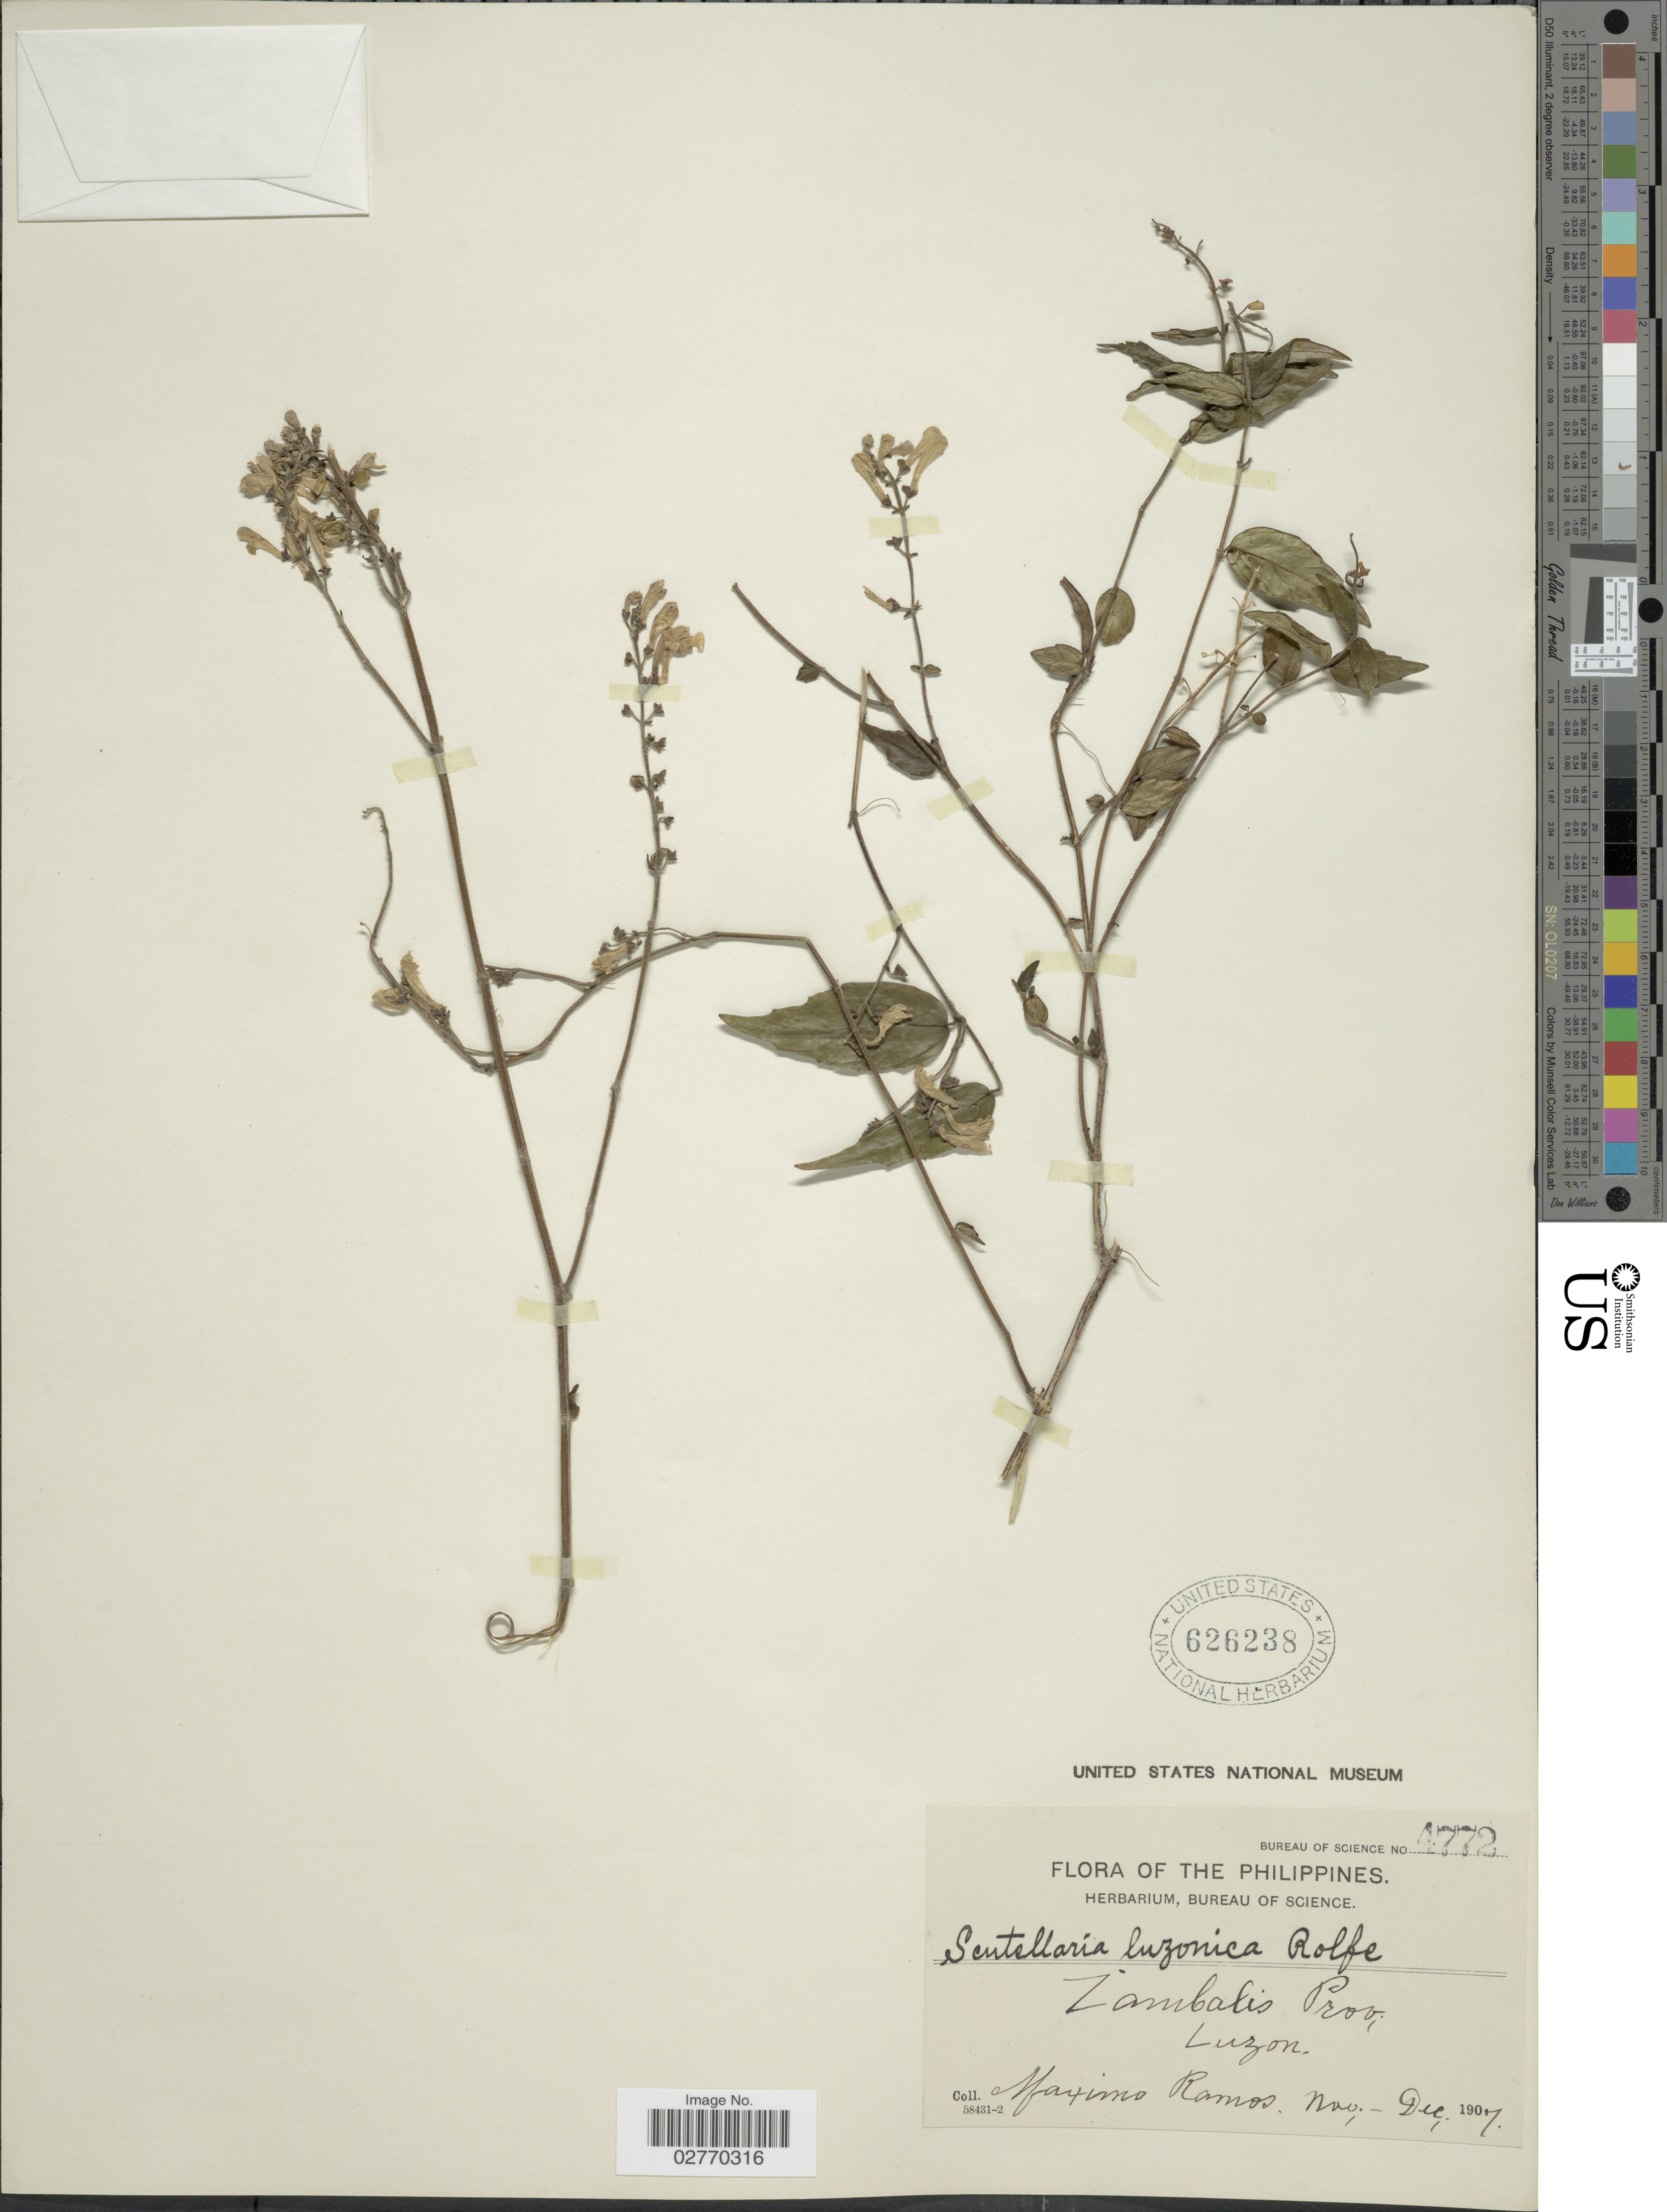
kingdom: Plantae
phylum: Tracheophyta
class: Magnoliopsida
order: Lamiales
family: Lamiaceae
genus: Scutellaria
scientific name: Scutellaria javanica var. luzonica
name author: (Rolfe) H. Keng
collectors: M. Ramos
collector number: Bureau of Science 4772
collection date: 1907-11/1907-12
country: Philippines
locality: Zambales Prov., Luzon.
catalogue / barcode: US 626238